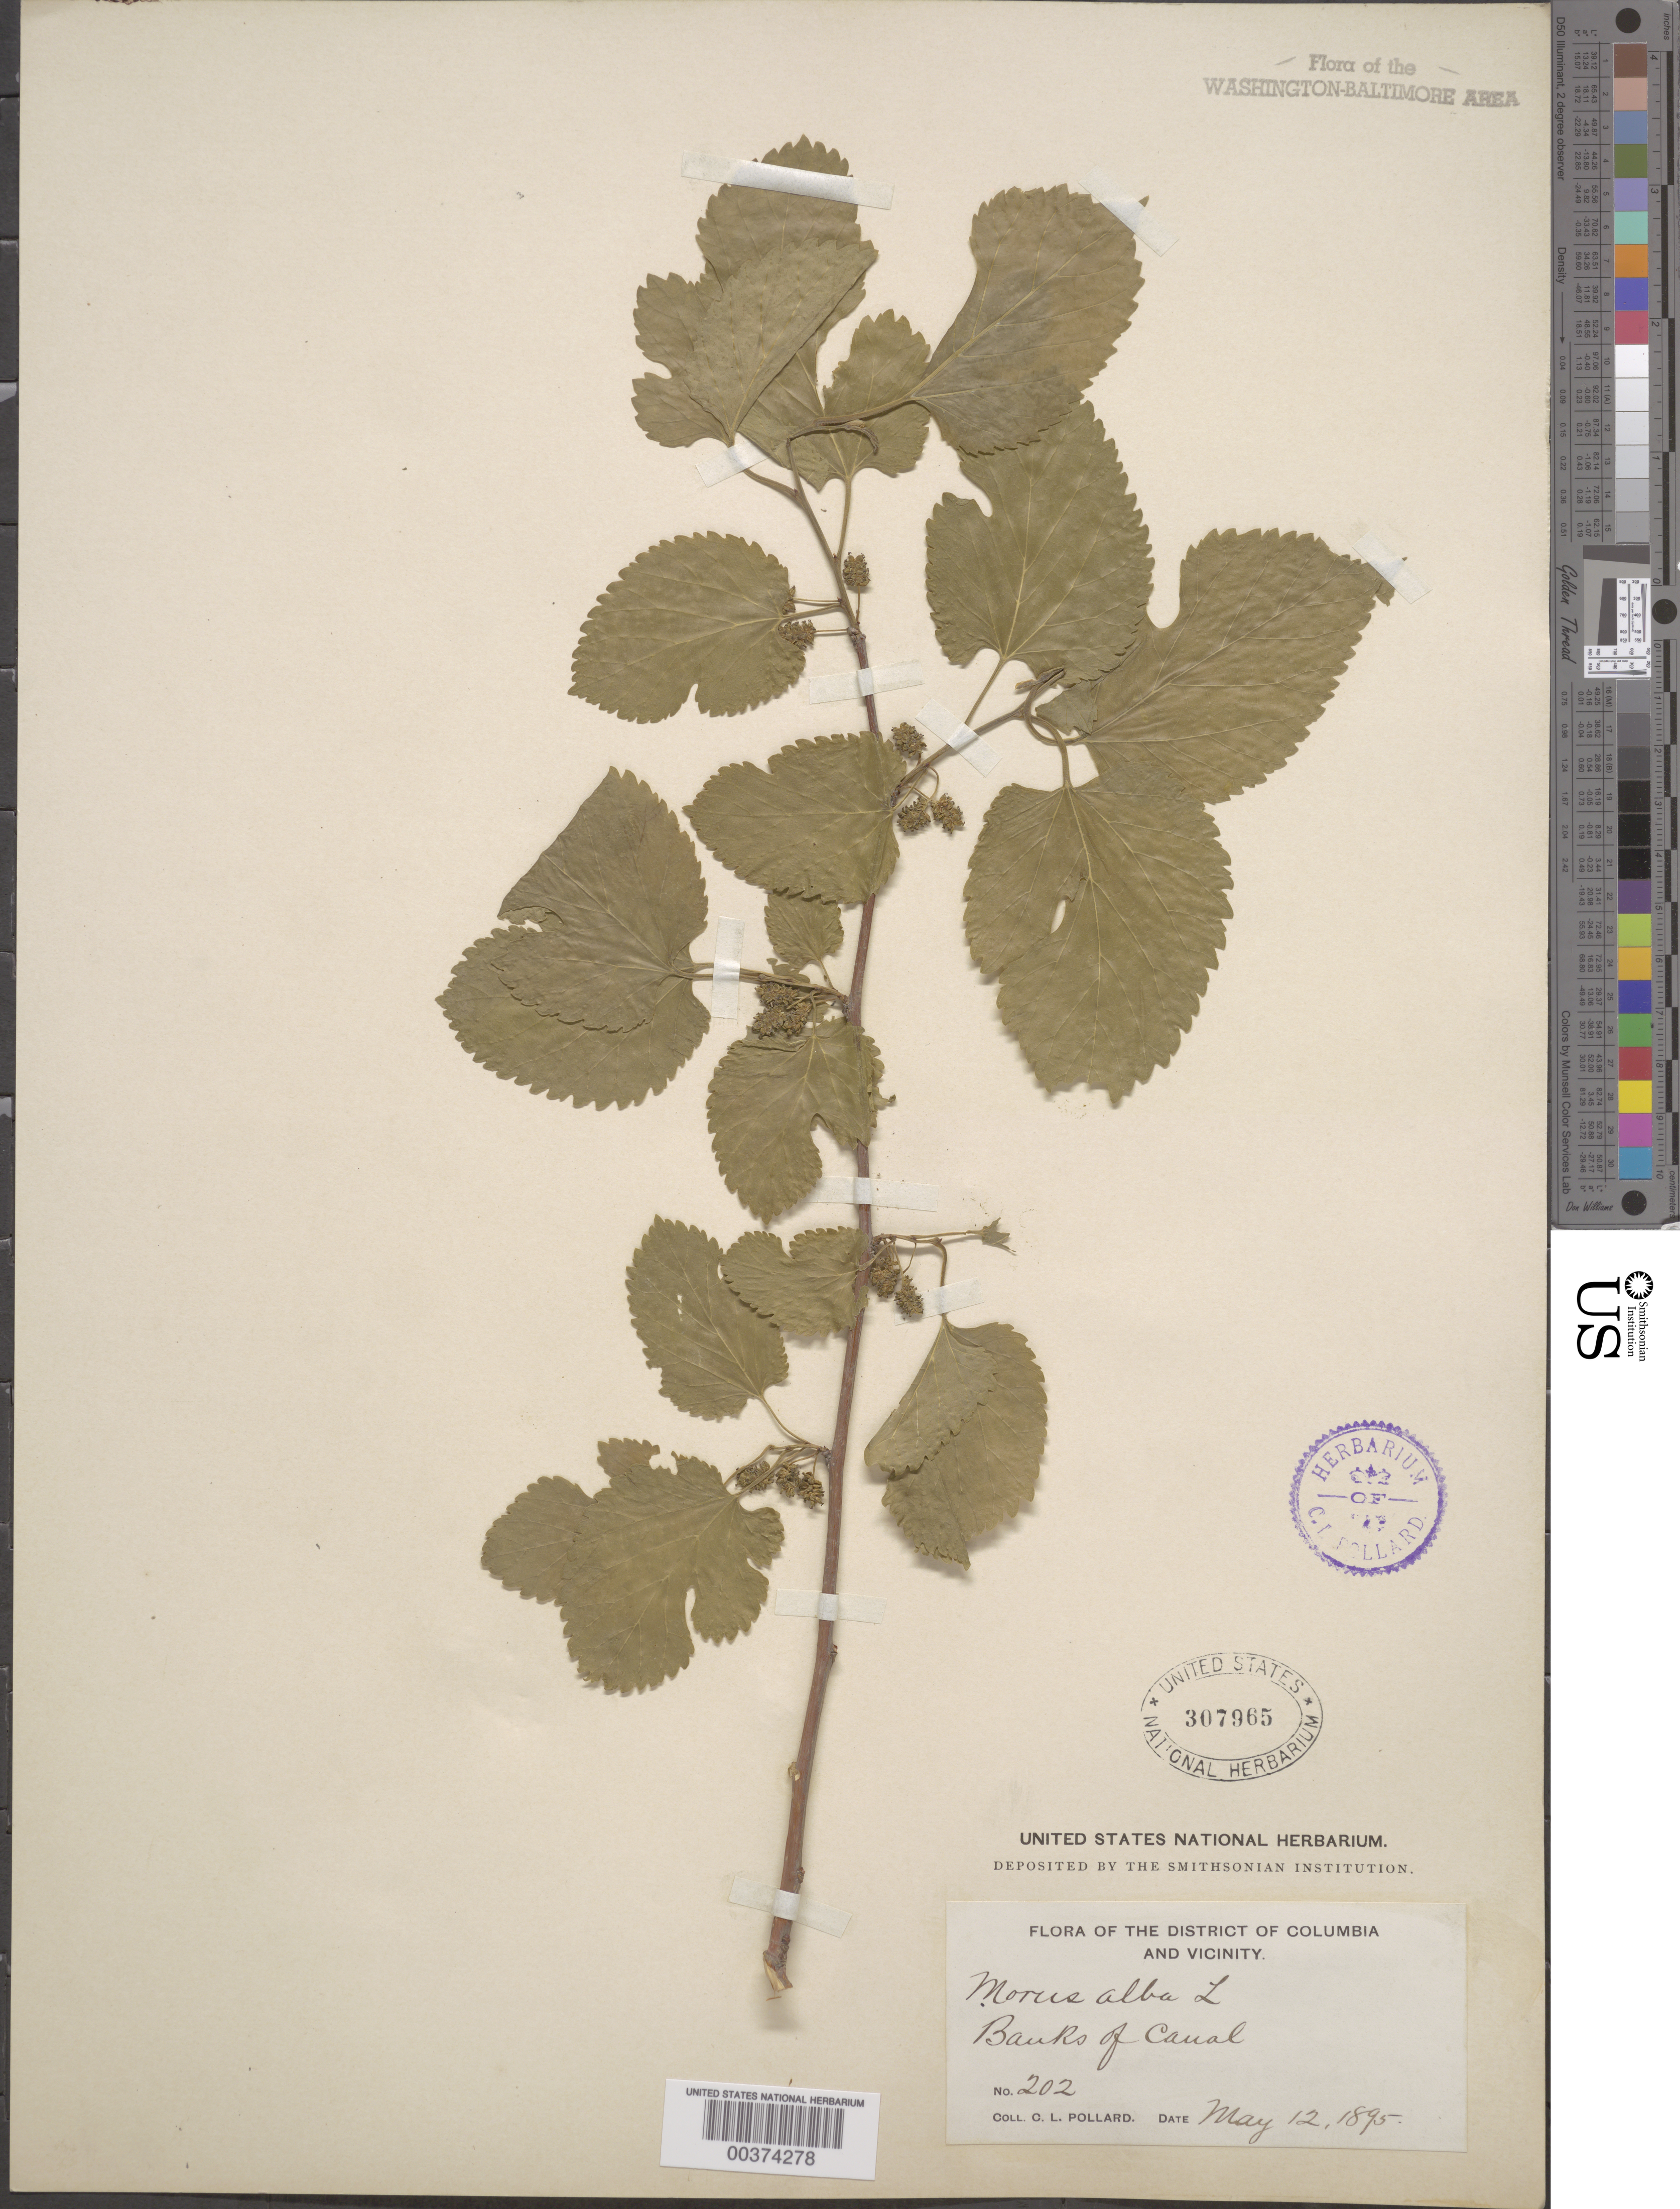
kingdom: Plantae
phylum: Tracheophyta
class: Magnoliopsida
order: Rosales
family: Moraceae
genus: Morus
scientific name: Morus alba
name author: L.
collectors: C. L. Pollard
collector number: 202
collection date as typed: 12 May 1895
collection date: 1895-05-12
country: United States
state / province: District of Columbia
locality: Banks of Canal C. and O. Canal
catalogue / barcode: US 307965